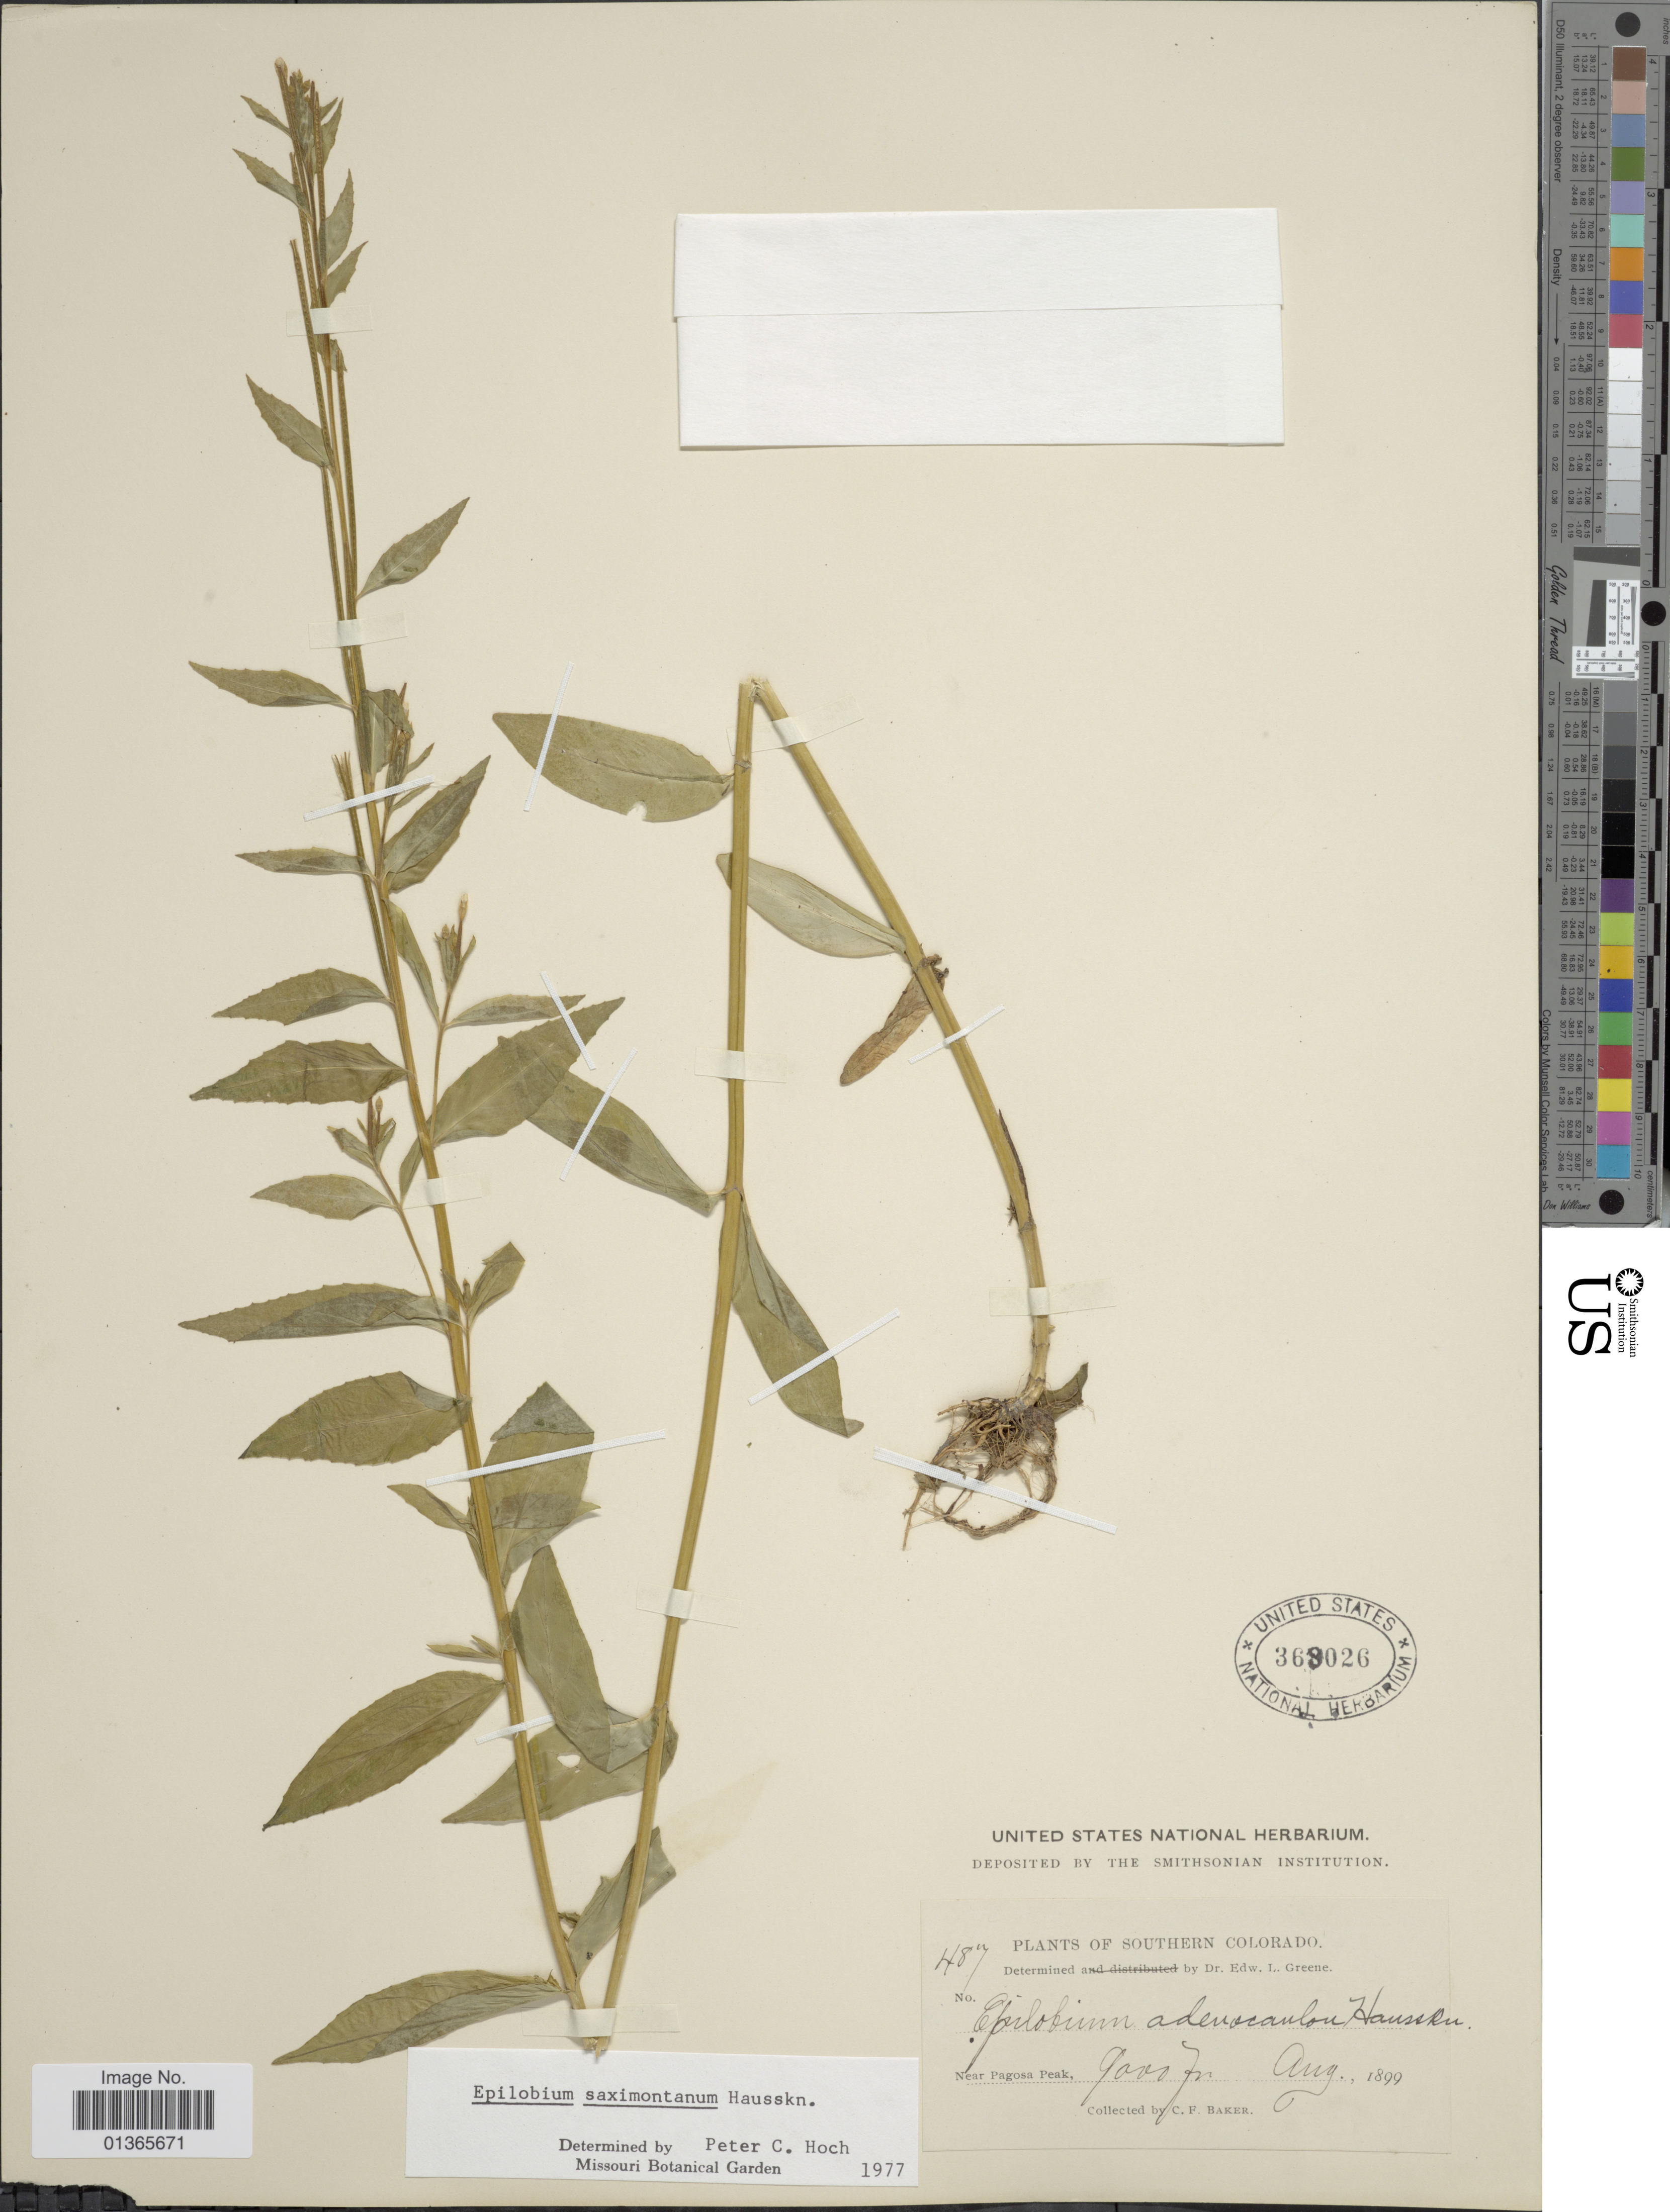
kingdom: Plantae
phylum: Tracheophyta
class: Magnoliopsida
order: Myrtales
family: Onagraceae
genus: Epilobium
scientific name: Epilobium saximontanum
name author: Hausskn.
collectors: C. F. Baker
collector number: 487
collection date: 1899-08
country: United States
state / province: Colorado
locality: Southern Colorado. Near Pagosa Peak.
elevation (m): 2743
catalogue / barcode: US 369026